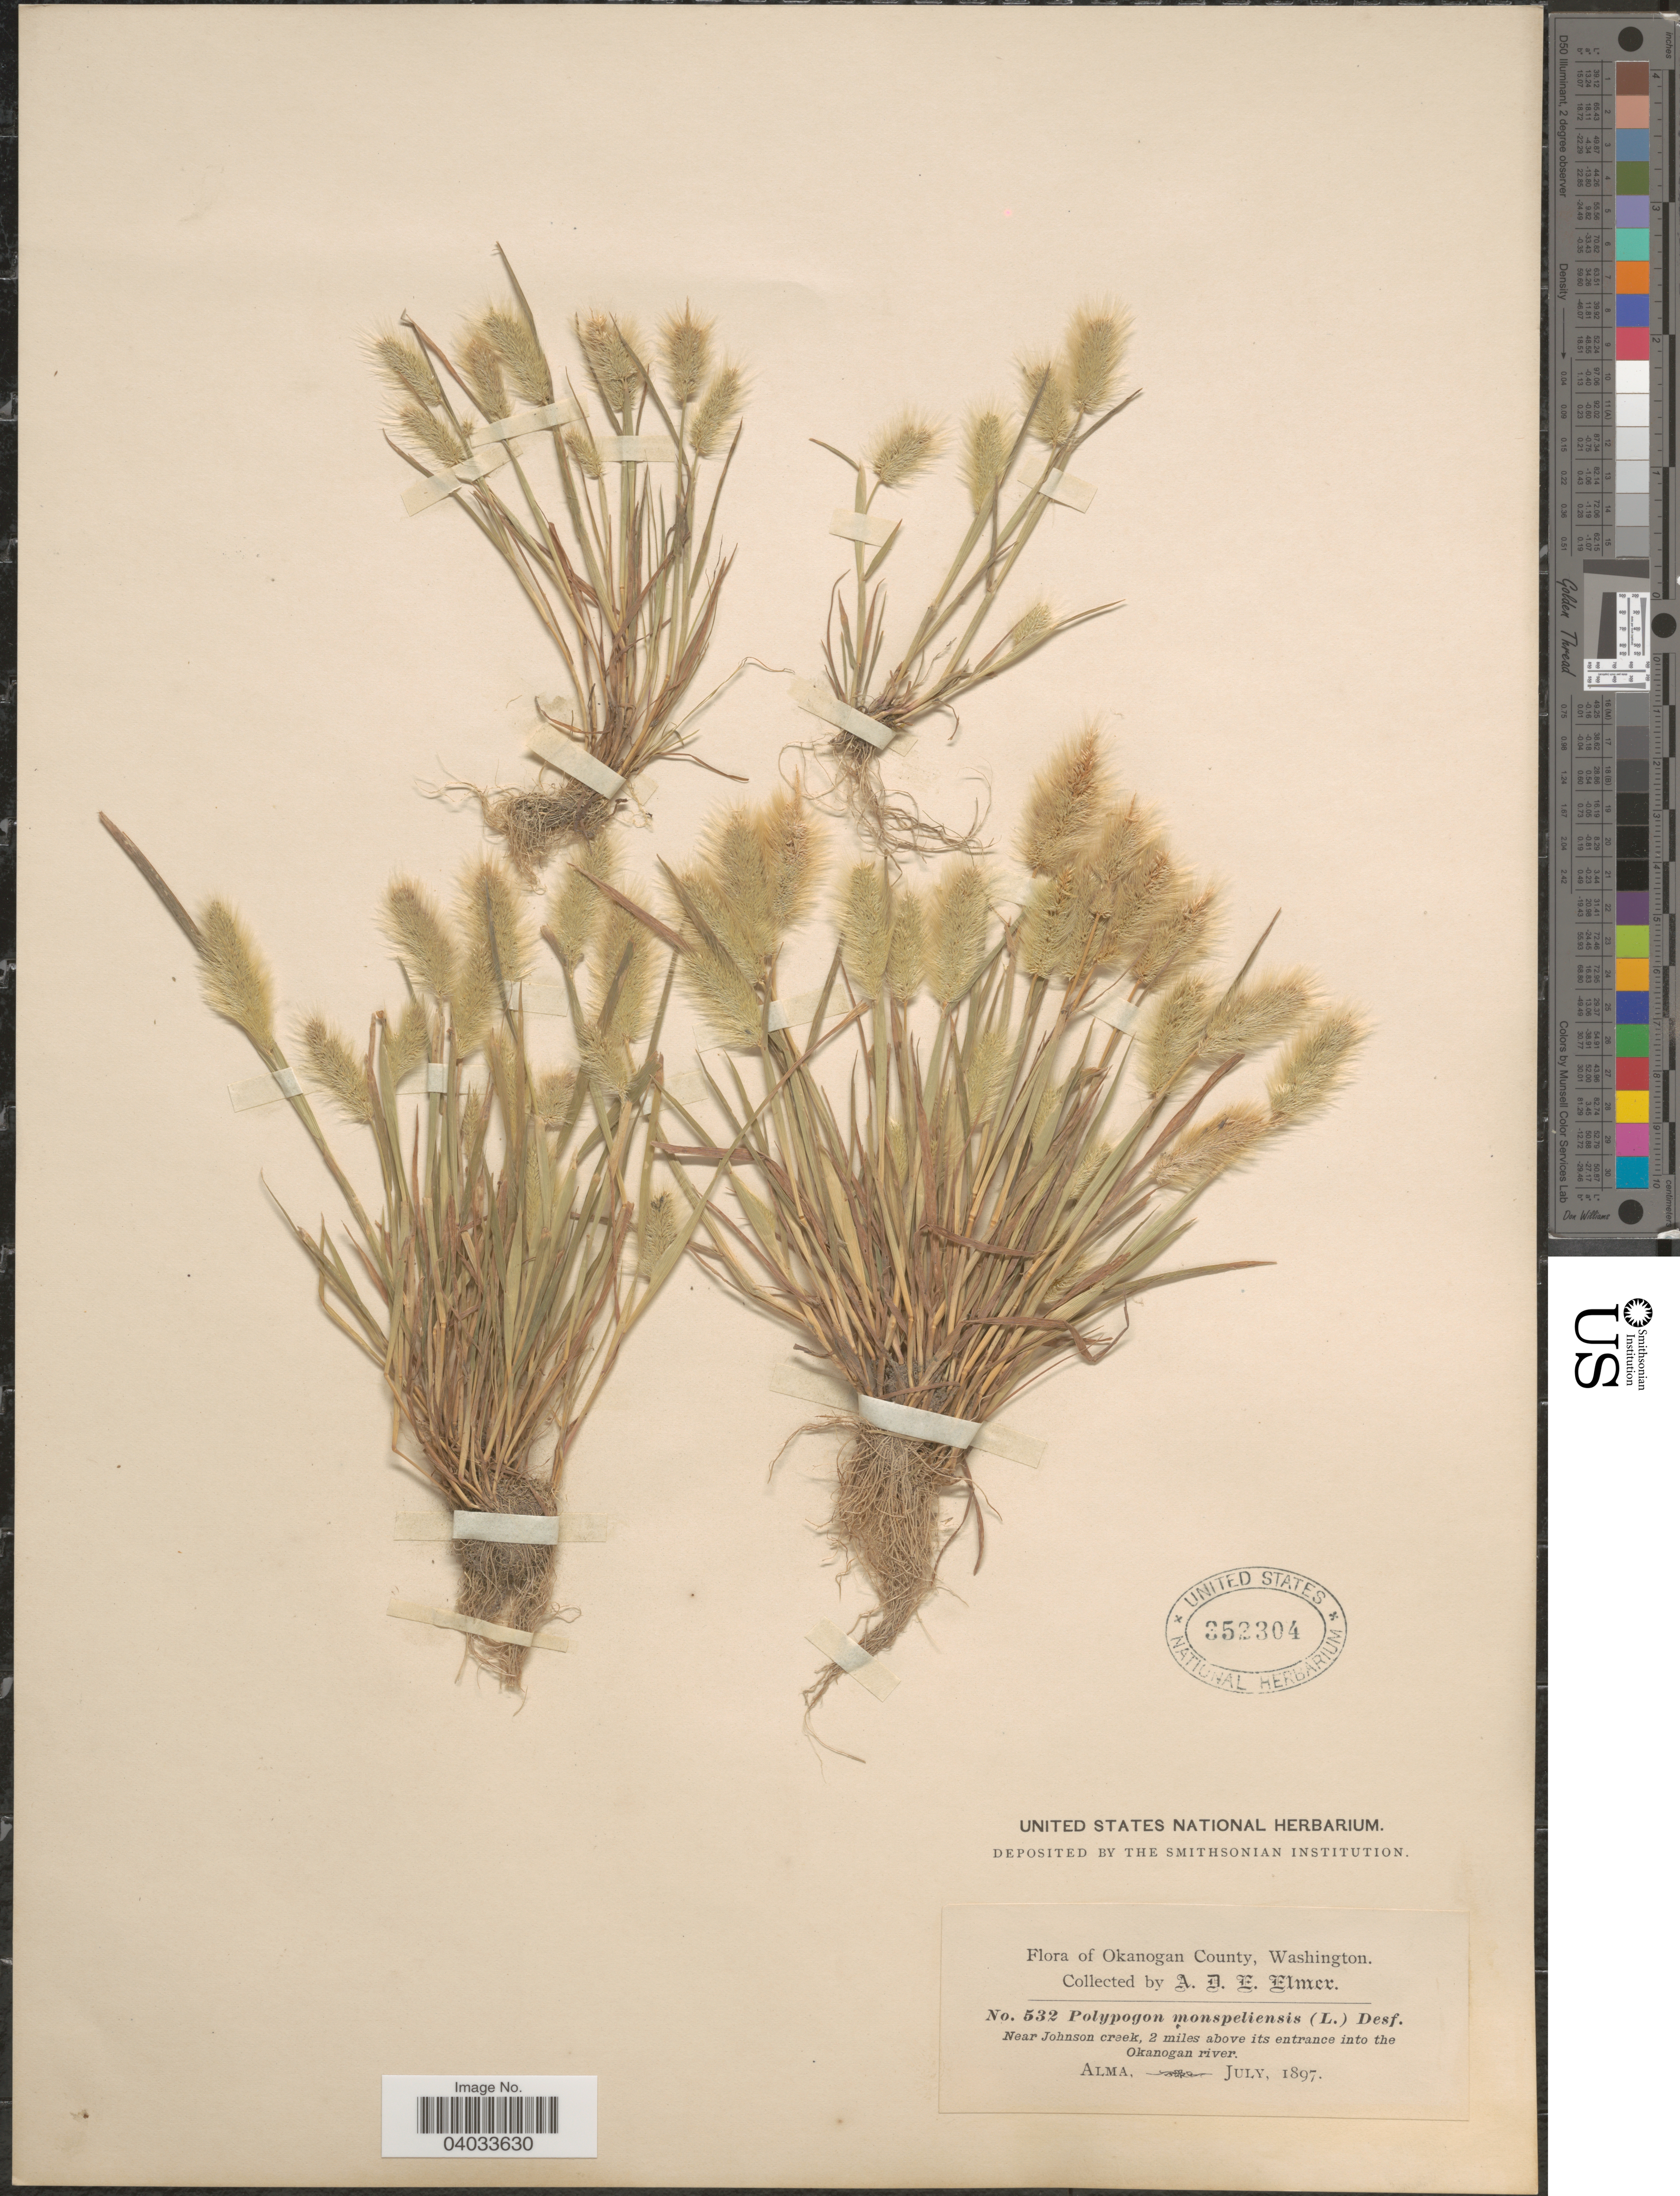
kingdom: Plantae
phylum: Tracheophyta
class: Liliopsida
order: Poales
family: Poaceae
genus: Polypogon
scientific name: Polypogon monspeliensis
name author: (L.) Desf.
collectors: A. D. E. Elmer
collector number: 532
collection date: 1897-07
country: United States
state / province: Washington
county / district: Okanogan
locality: Okanogan County. Near Johnson creek, 2 miles above its entrance into the Okanogan river. Alma.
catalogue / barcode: US 352304